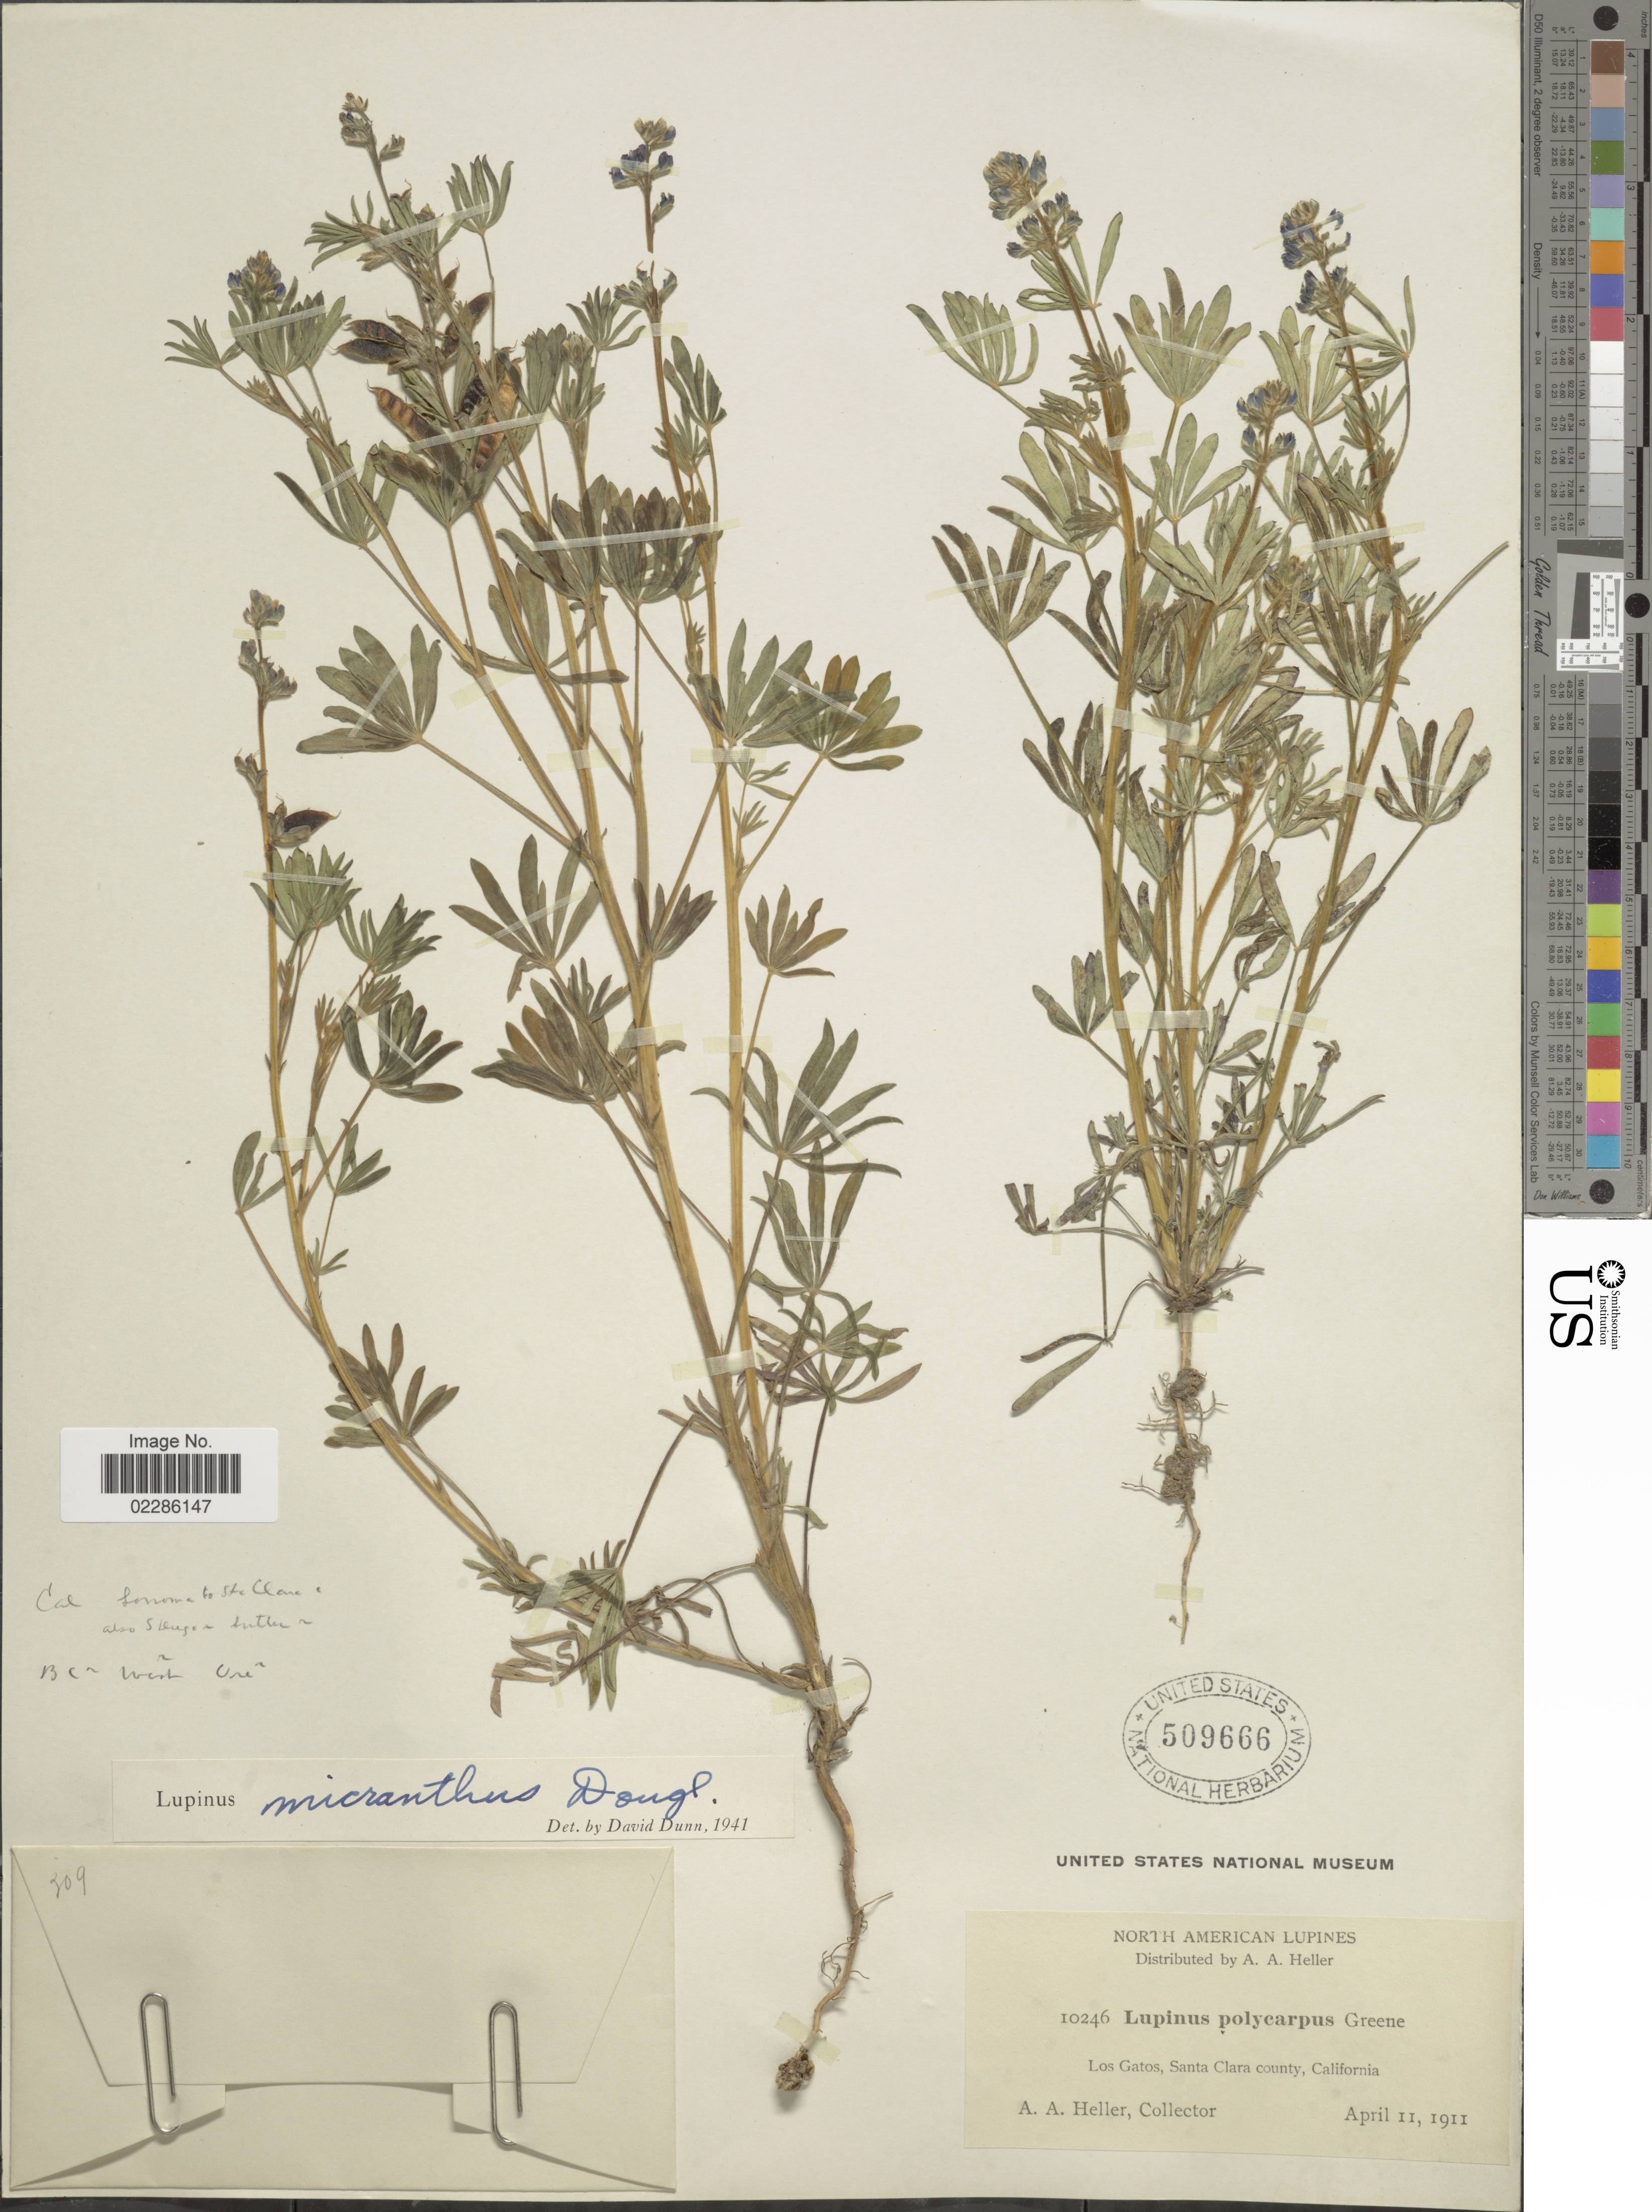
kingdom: Plantae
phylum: Tracheophyta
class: Magnoliopsida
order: Fabales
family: Fabaceae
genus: Lupinus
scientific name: Lupinus micranthus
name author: Douglas ex Lindl.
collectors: A. A. Heller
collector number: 10246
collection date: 1911-04-11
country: United States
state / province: California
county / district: Santa Clara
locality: Los Gatos, Santa Clara county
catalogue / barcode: US 509666